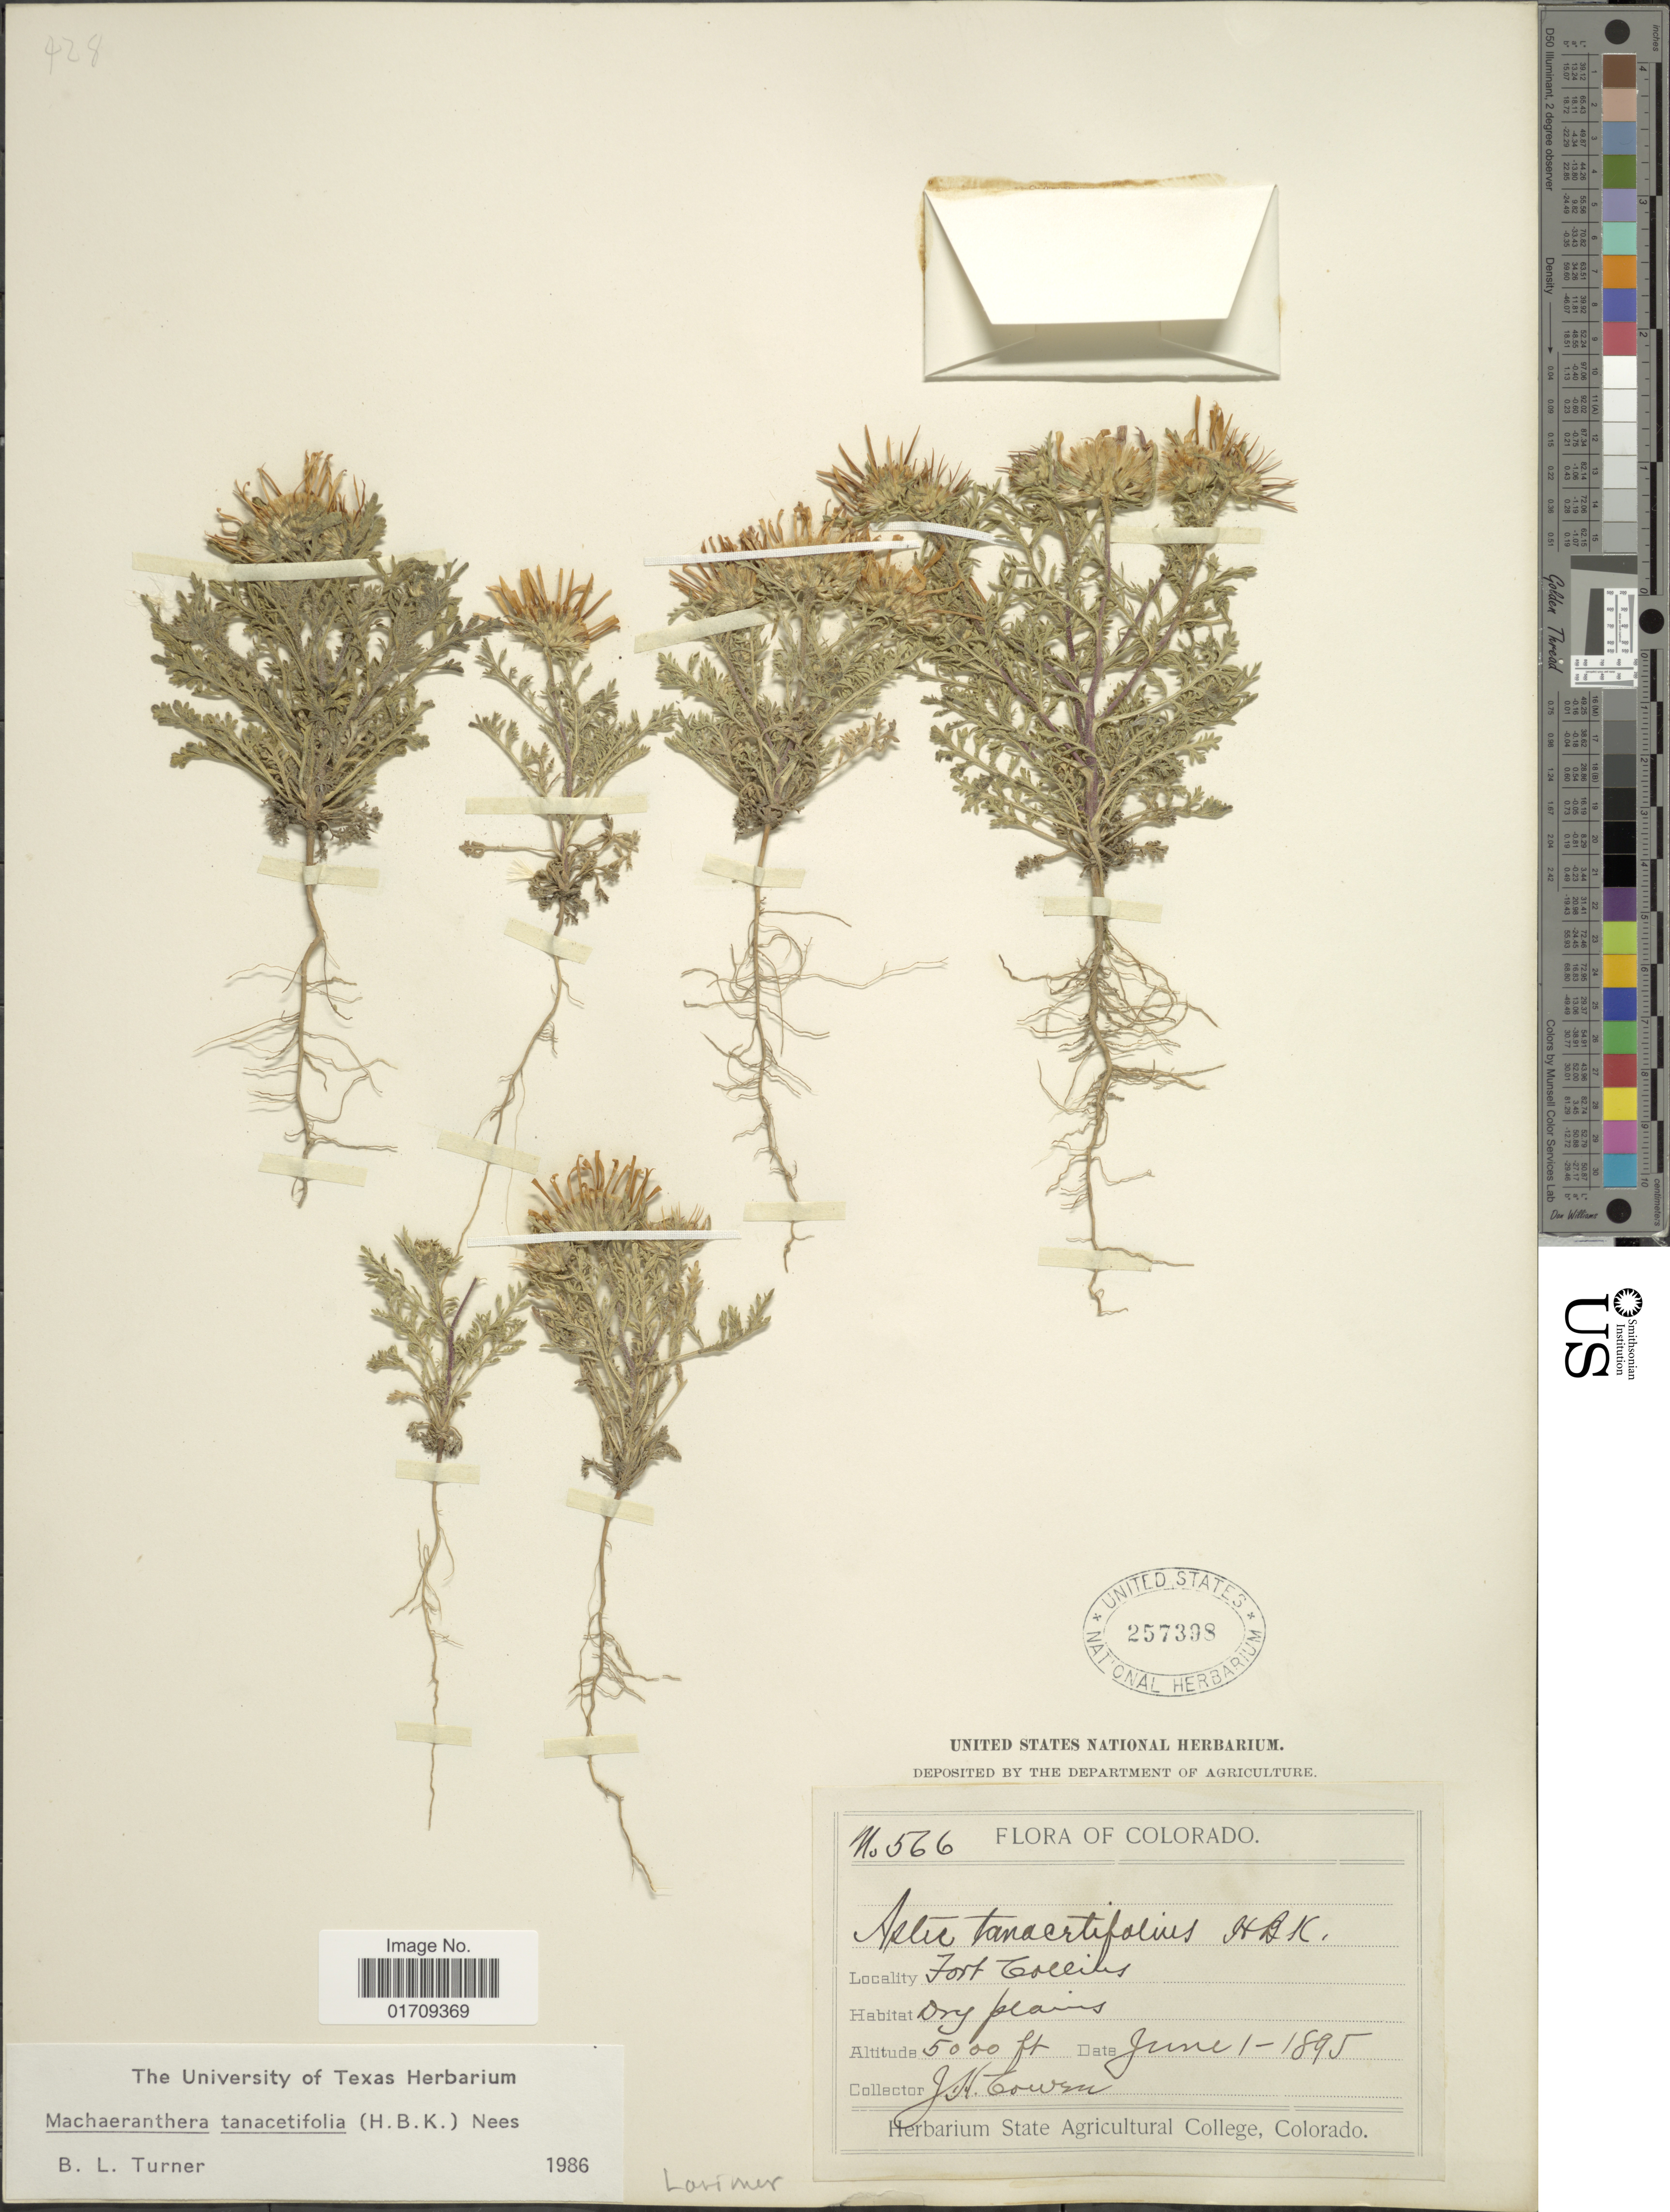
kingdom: Plantae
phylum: Tracheophyta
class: Magnoliopsida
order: Asterales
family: Asteraceae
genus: Machaeranthera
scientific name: Machaeranthera tanacetifolia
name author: (Kunth) Nees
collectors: J. H. Cowen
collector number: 566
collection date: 1895-06-01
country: United States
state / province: Colorado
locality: Fort Collins, Larimer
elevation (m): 1524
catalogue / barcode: US 257398